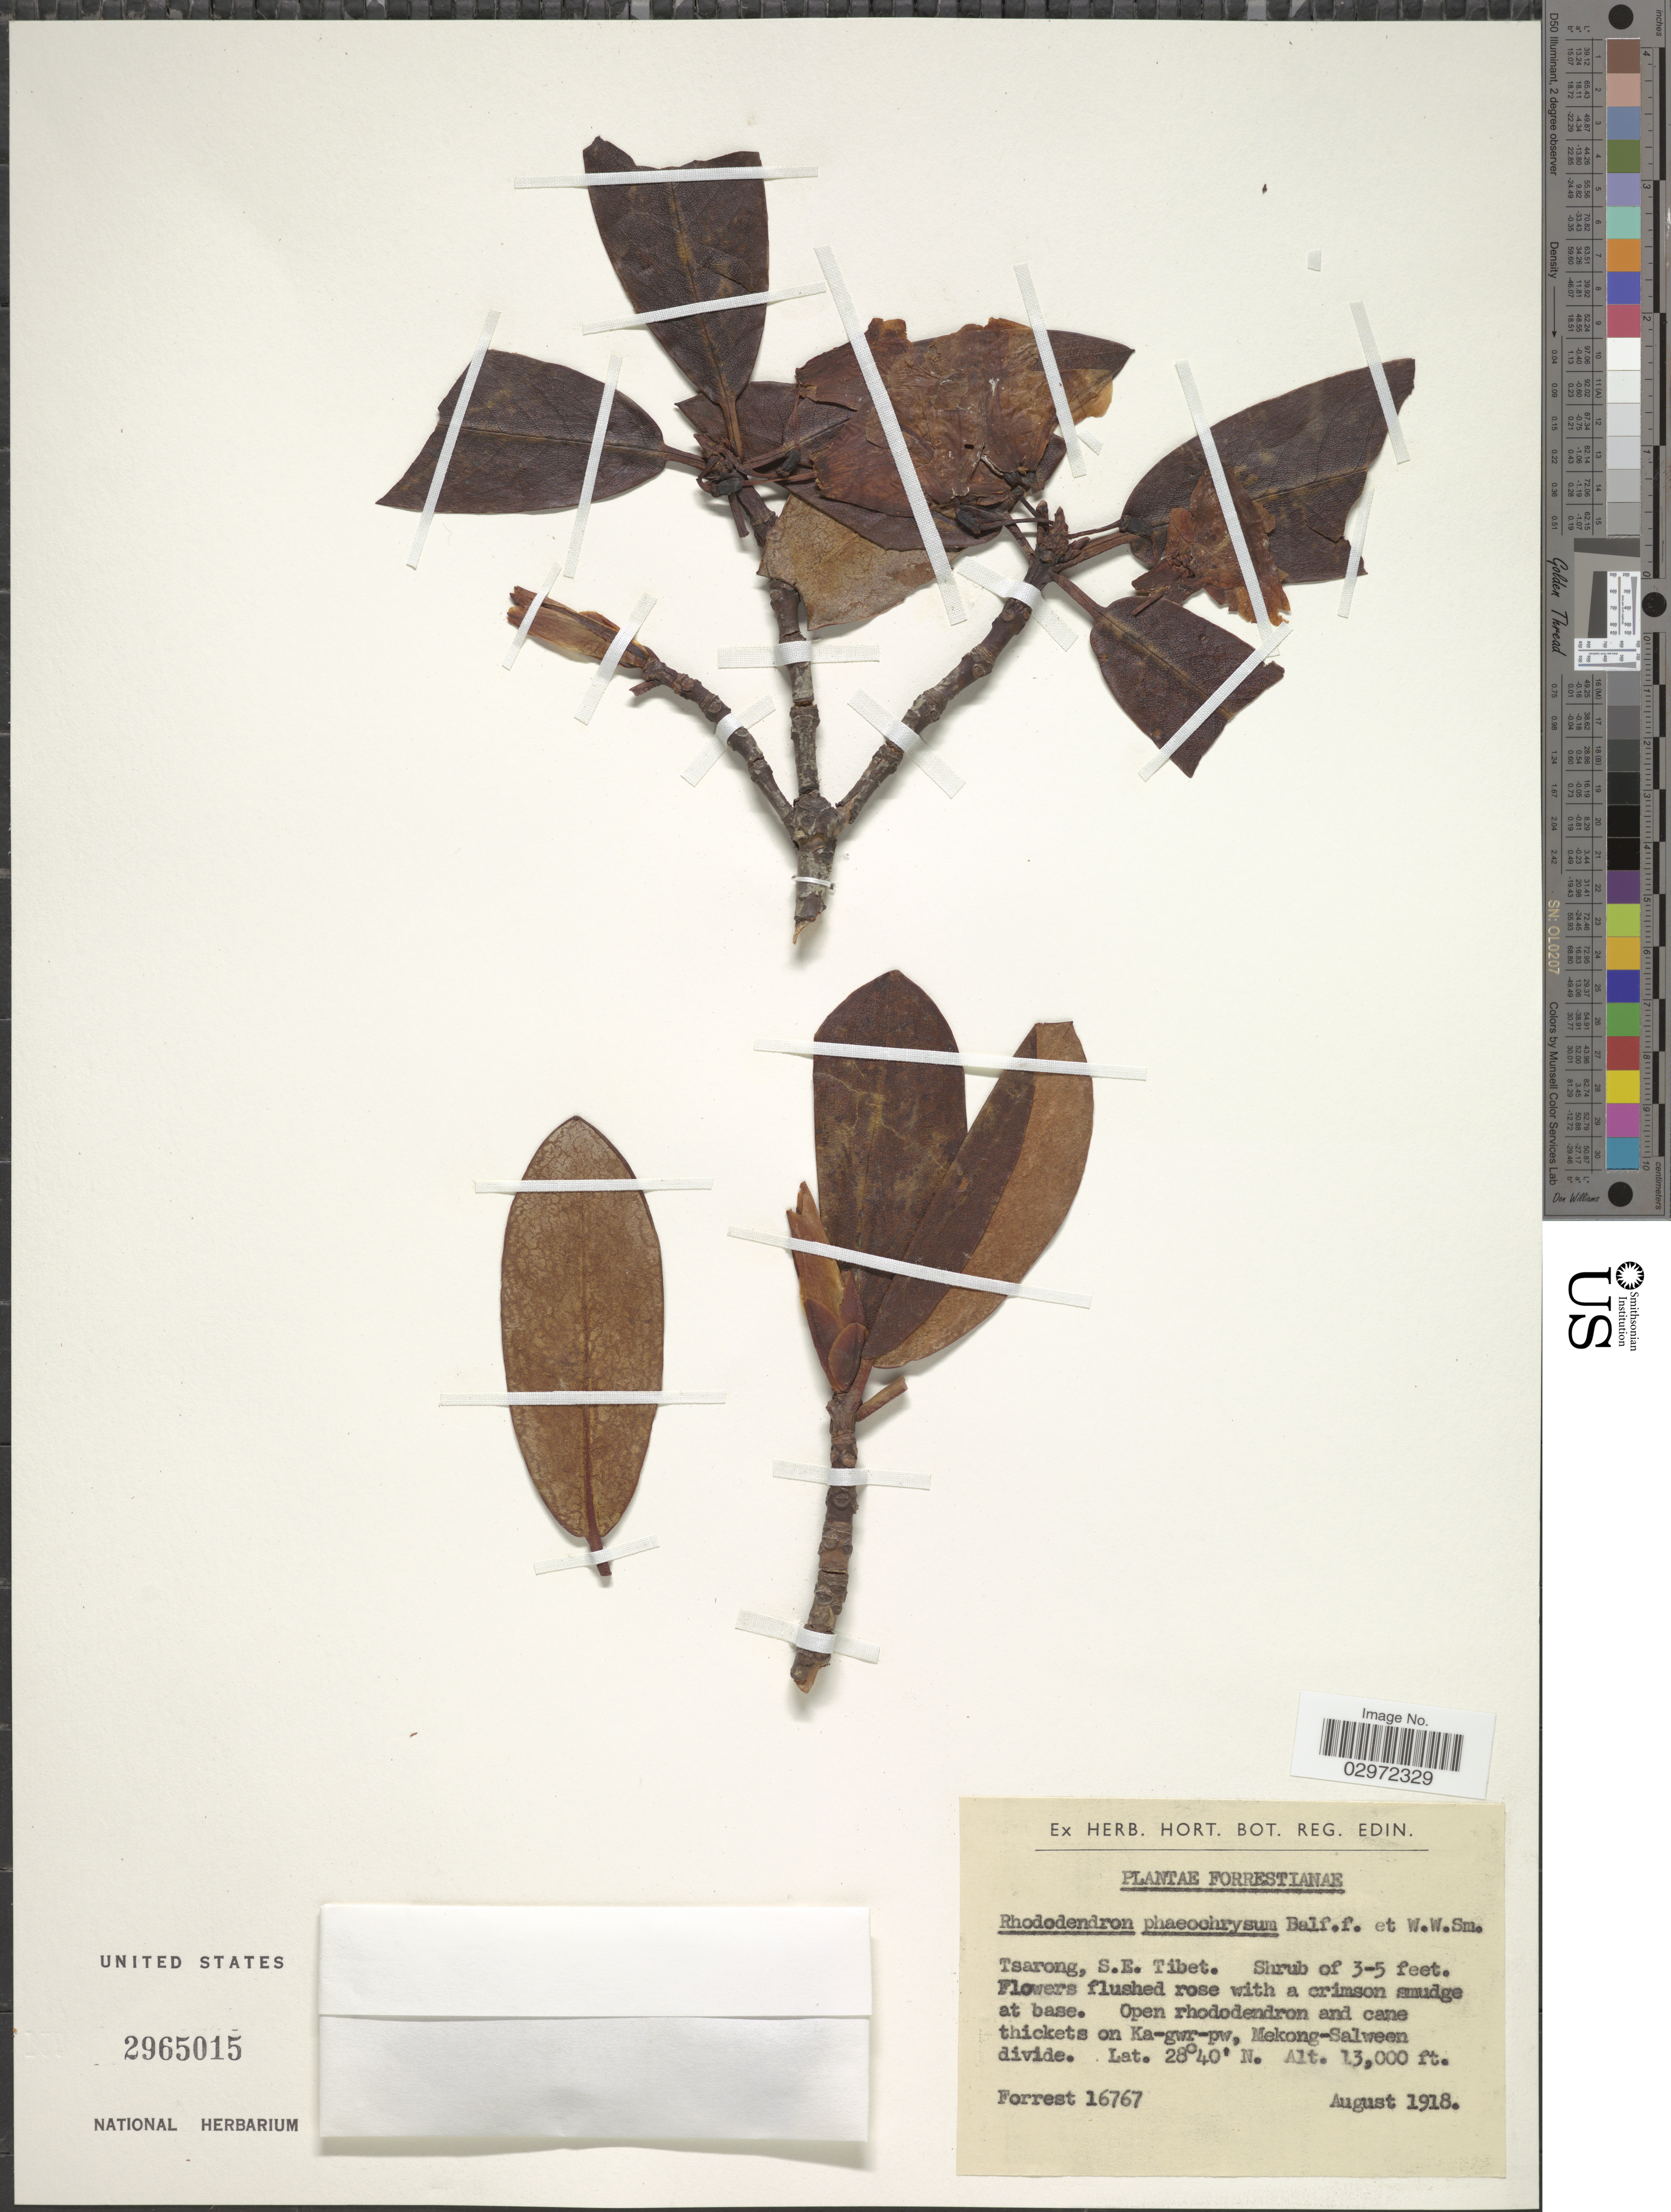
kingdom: Plantae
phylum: Tracheophyta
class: Magnoliopsida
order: Ericales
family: Ericaceae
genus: Rhododendron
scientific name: Rhododendron phaeochrysum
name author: Balf. f. & W.W. Sm.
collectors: -. Forrest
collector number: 16767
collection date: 1918-08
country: China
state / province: Xizang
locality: Tsarong, S.E. Tibet. Open rhododendron and cane thickets on Ka-gwr-pw, Mekong-Salween divide.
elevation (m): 3962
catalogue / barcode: US 2965015